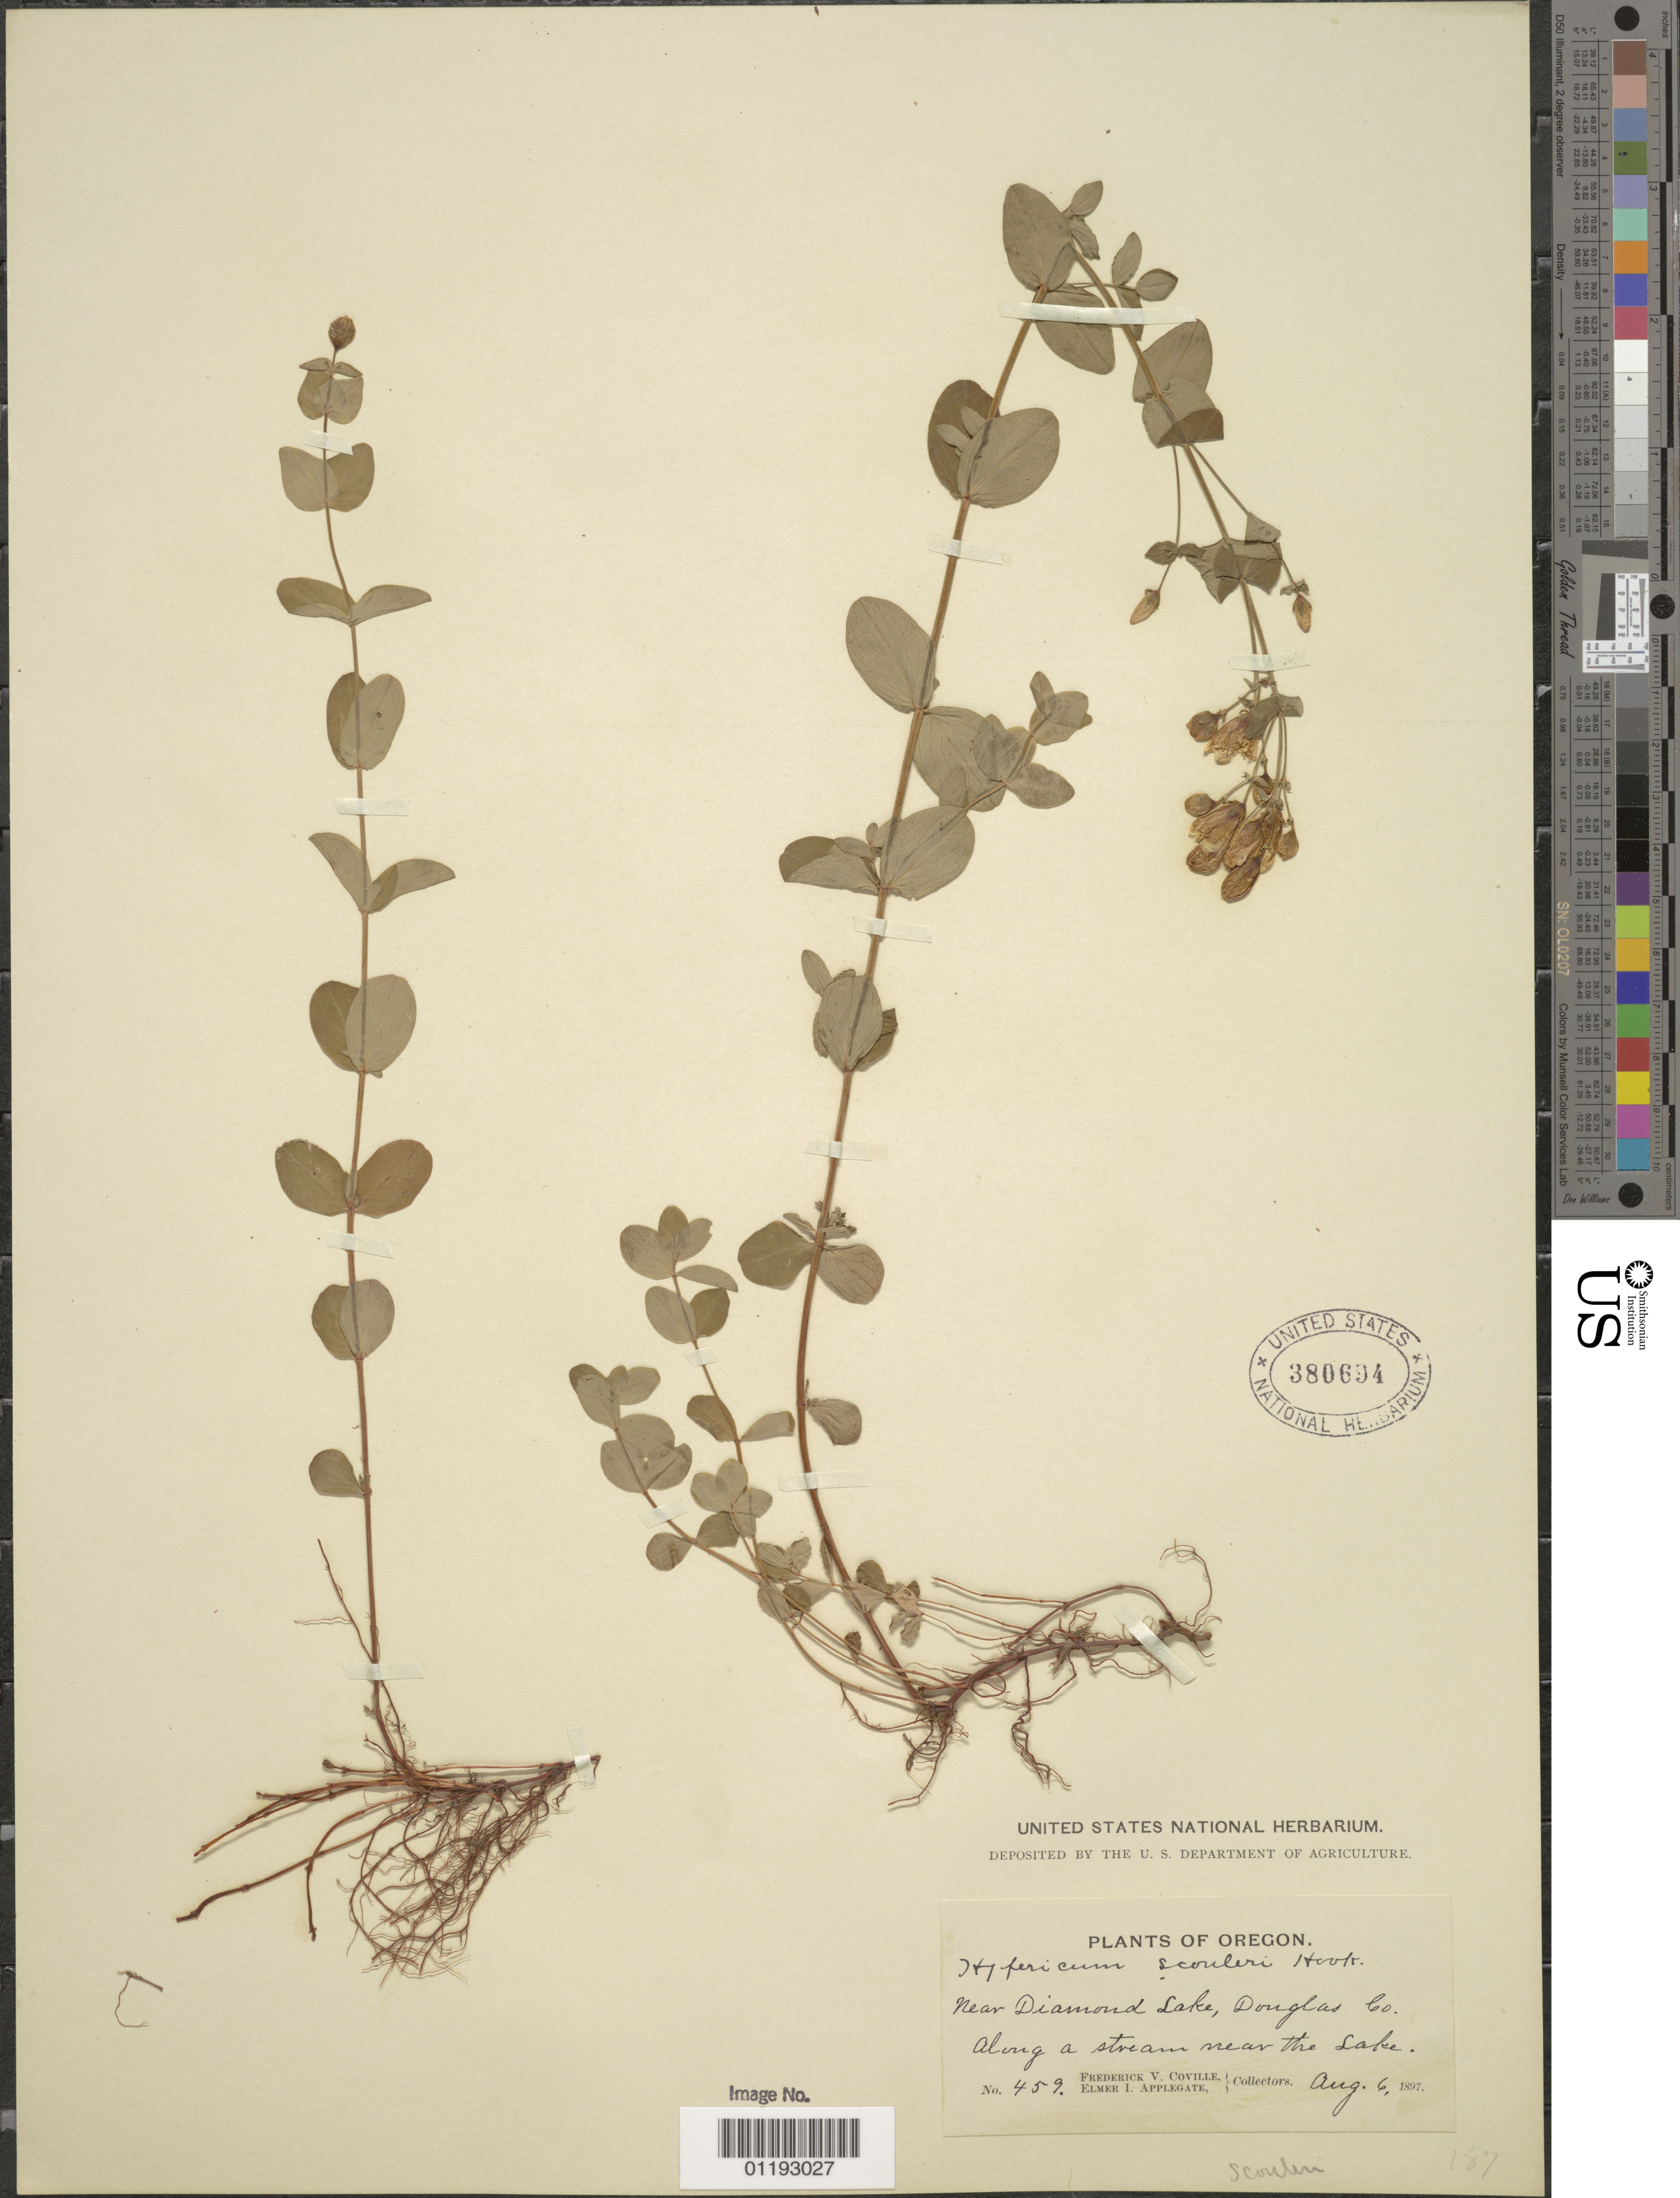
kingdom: Plantae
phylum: Tracheophyta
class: Magnoliopsida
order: Malpighiales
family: Hypericaceae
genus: Hypericum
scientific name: Hypericum scouleri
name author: Hook.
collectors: F. V. Coville & E. I. Applegate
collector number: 459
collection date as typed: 06 Aug 1897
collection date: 1897-08-06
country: United States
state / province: Oregon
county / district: Douglas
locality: Near Diamond Lake.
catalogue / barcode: US 380694